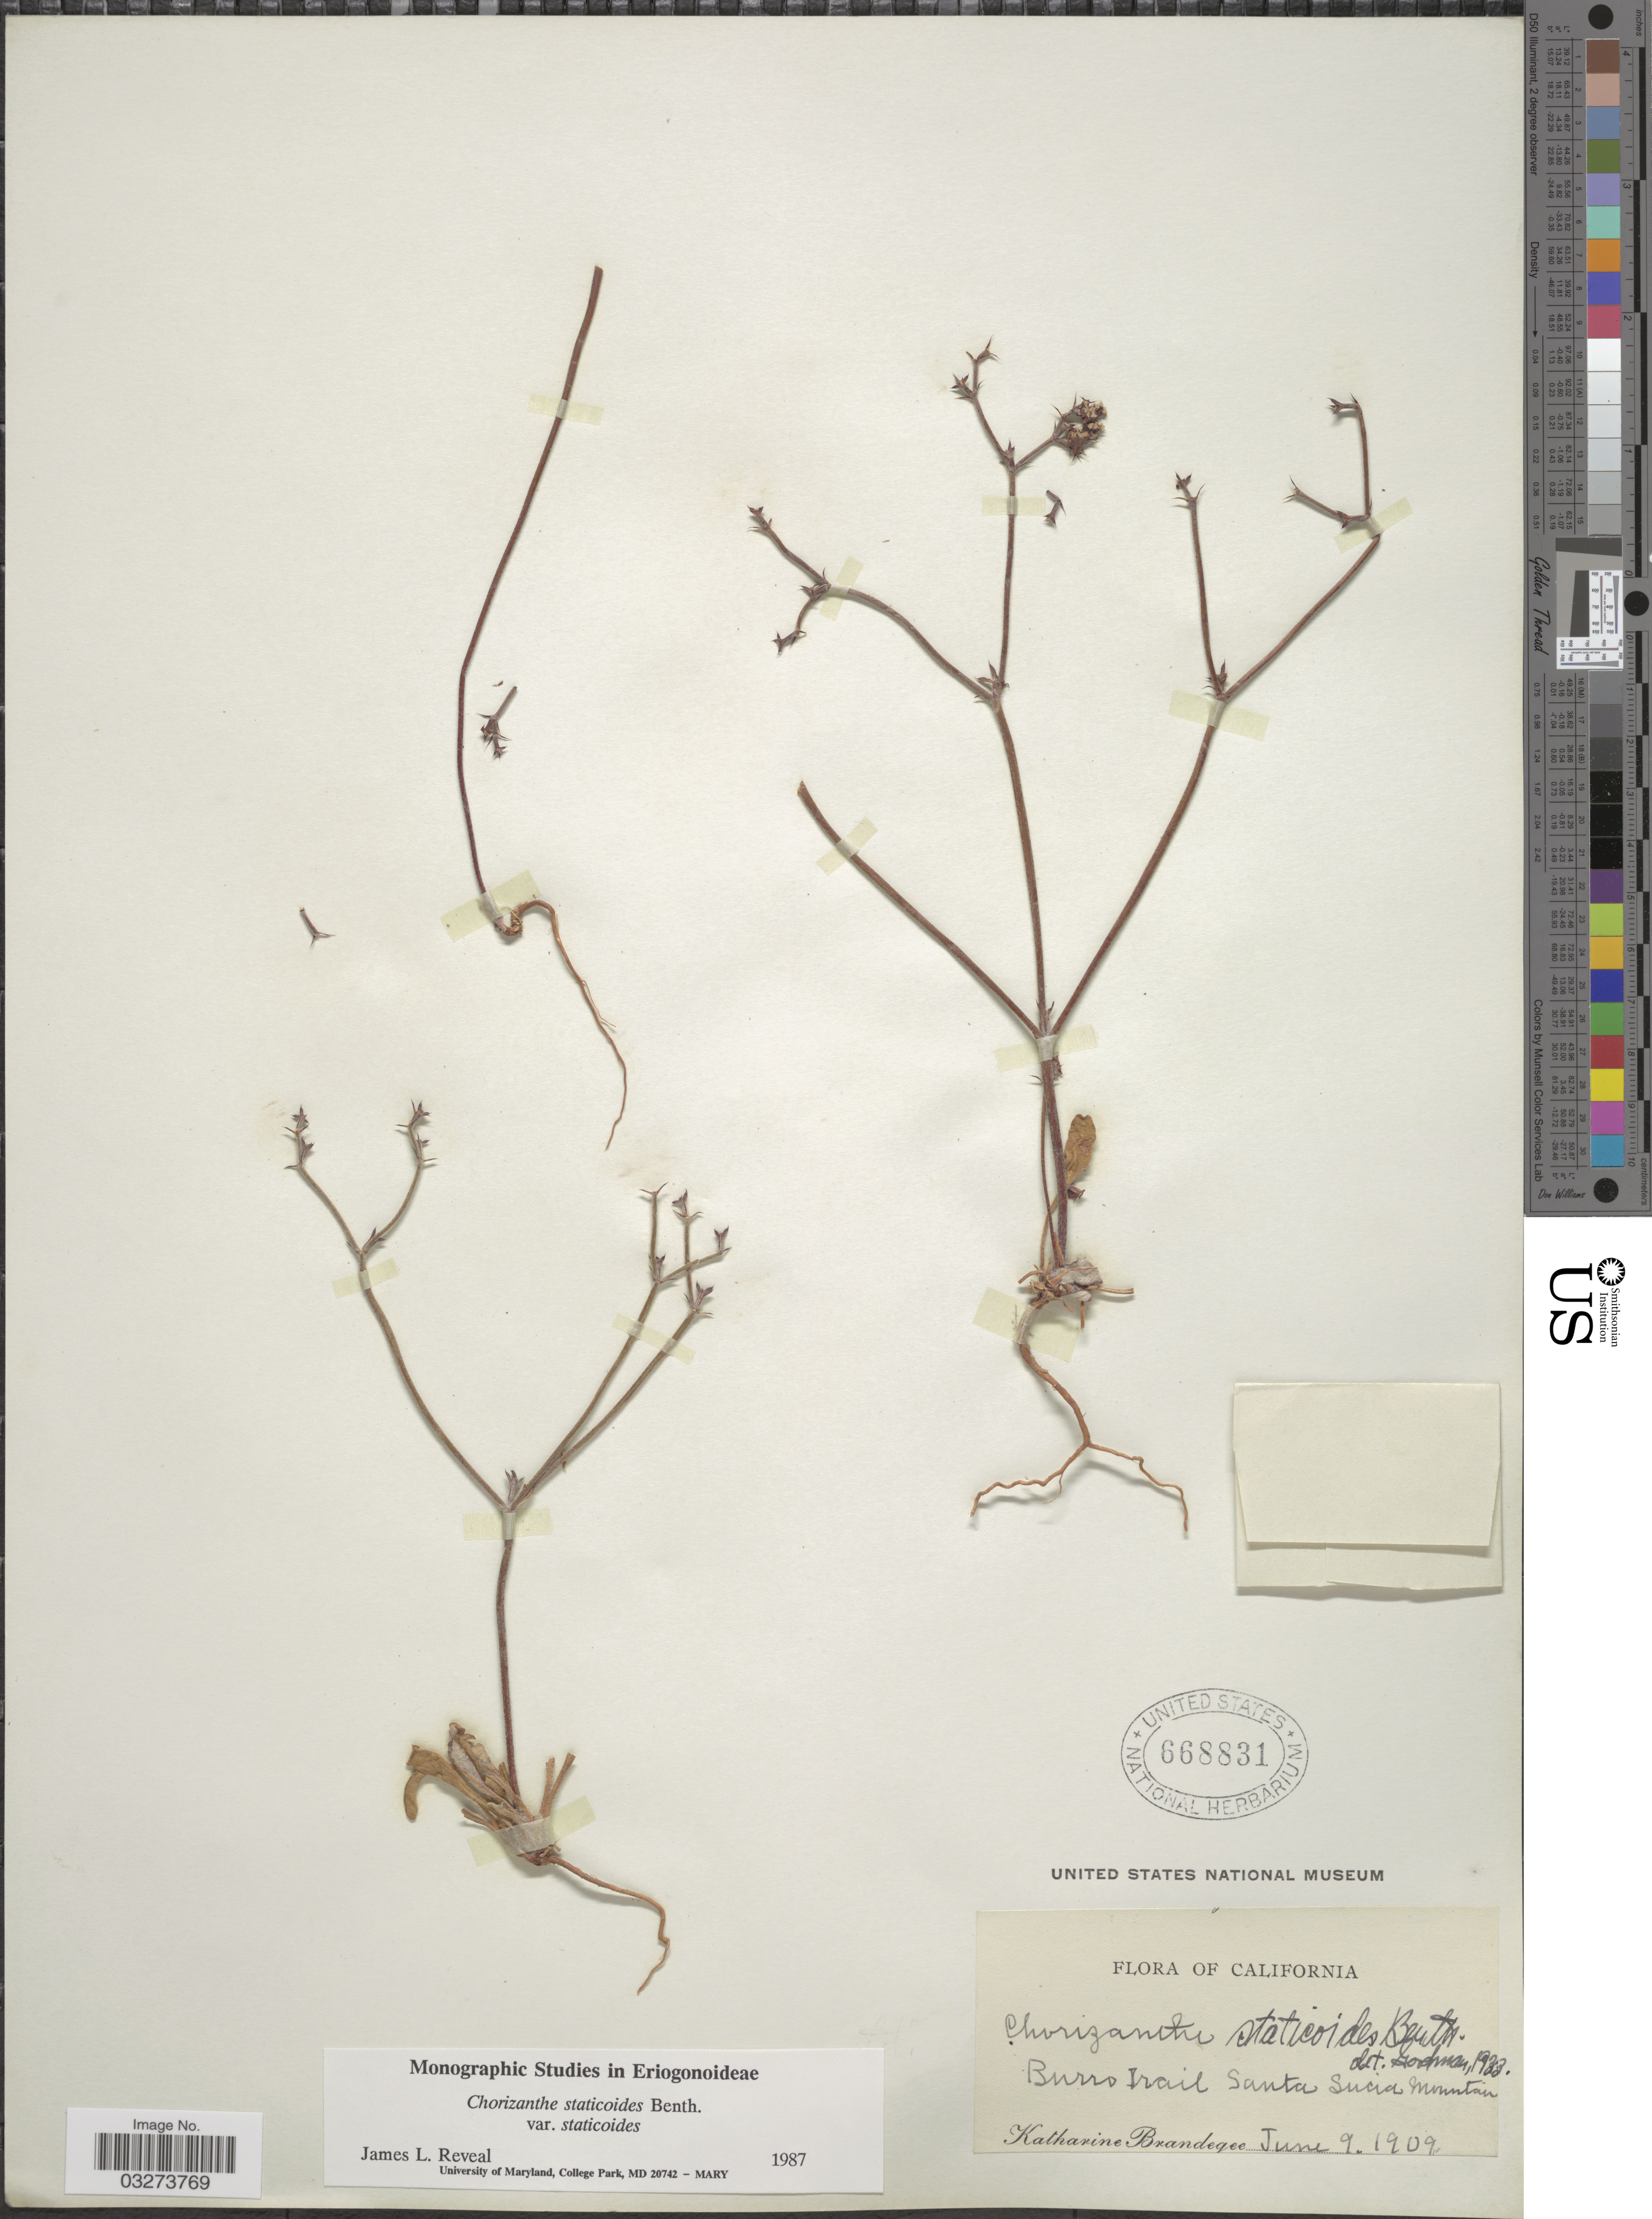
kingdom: Plantae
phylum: Tracheophyta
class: Magnoliopsida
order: Caryophyllales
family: Polygonaceae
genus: Chorizanthe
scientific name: Chorizanthe staticoides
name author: Benth.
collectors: M. K. Brandegee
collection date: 1909-06-09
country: United States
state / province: California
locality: Burro Trail, Santa Lucia Mountain.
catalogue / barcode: US 668831